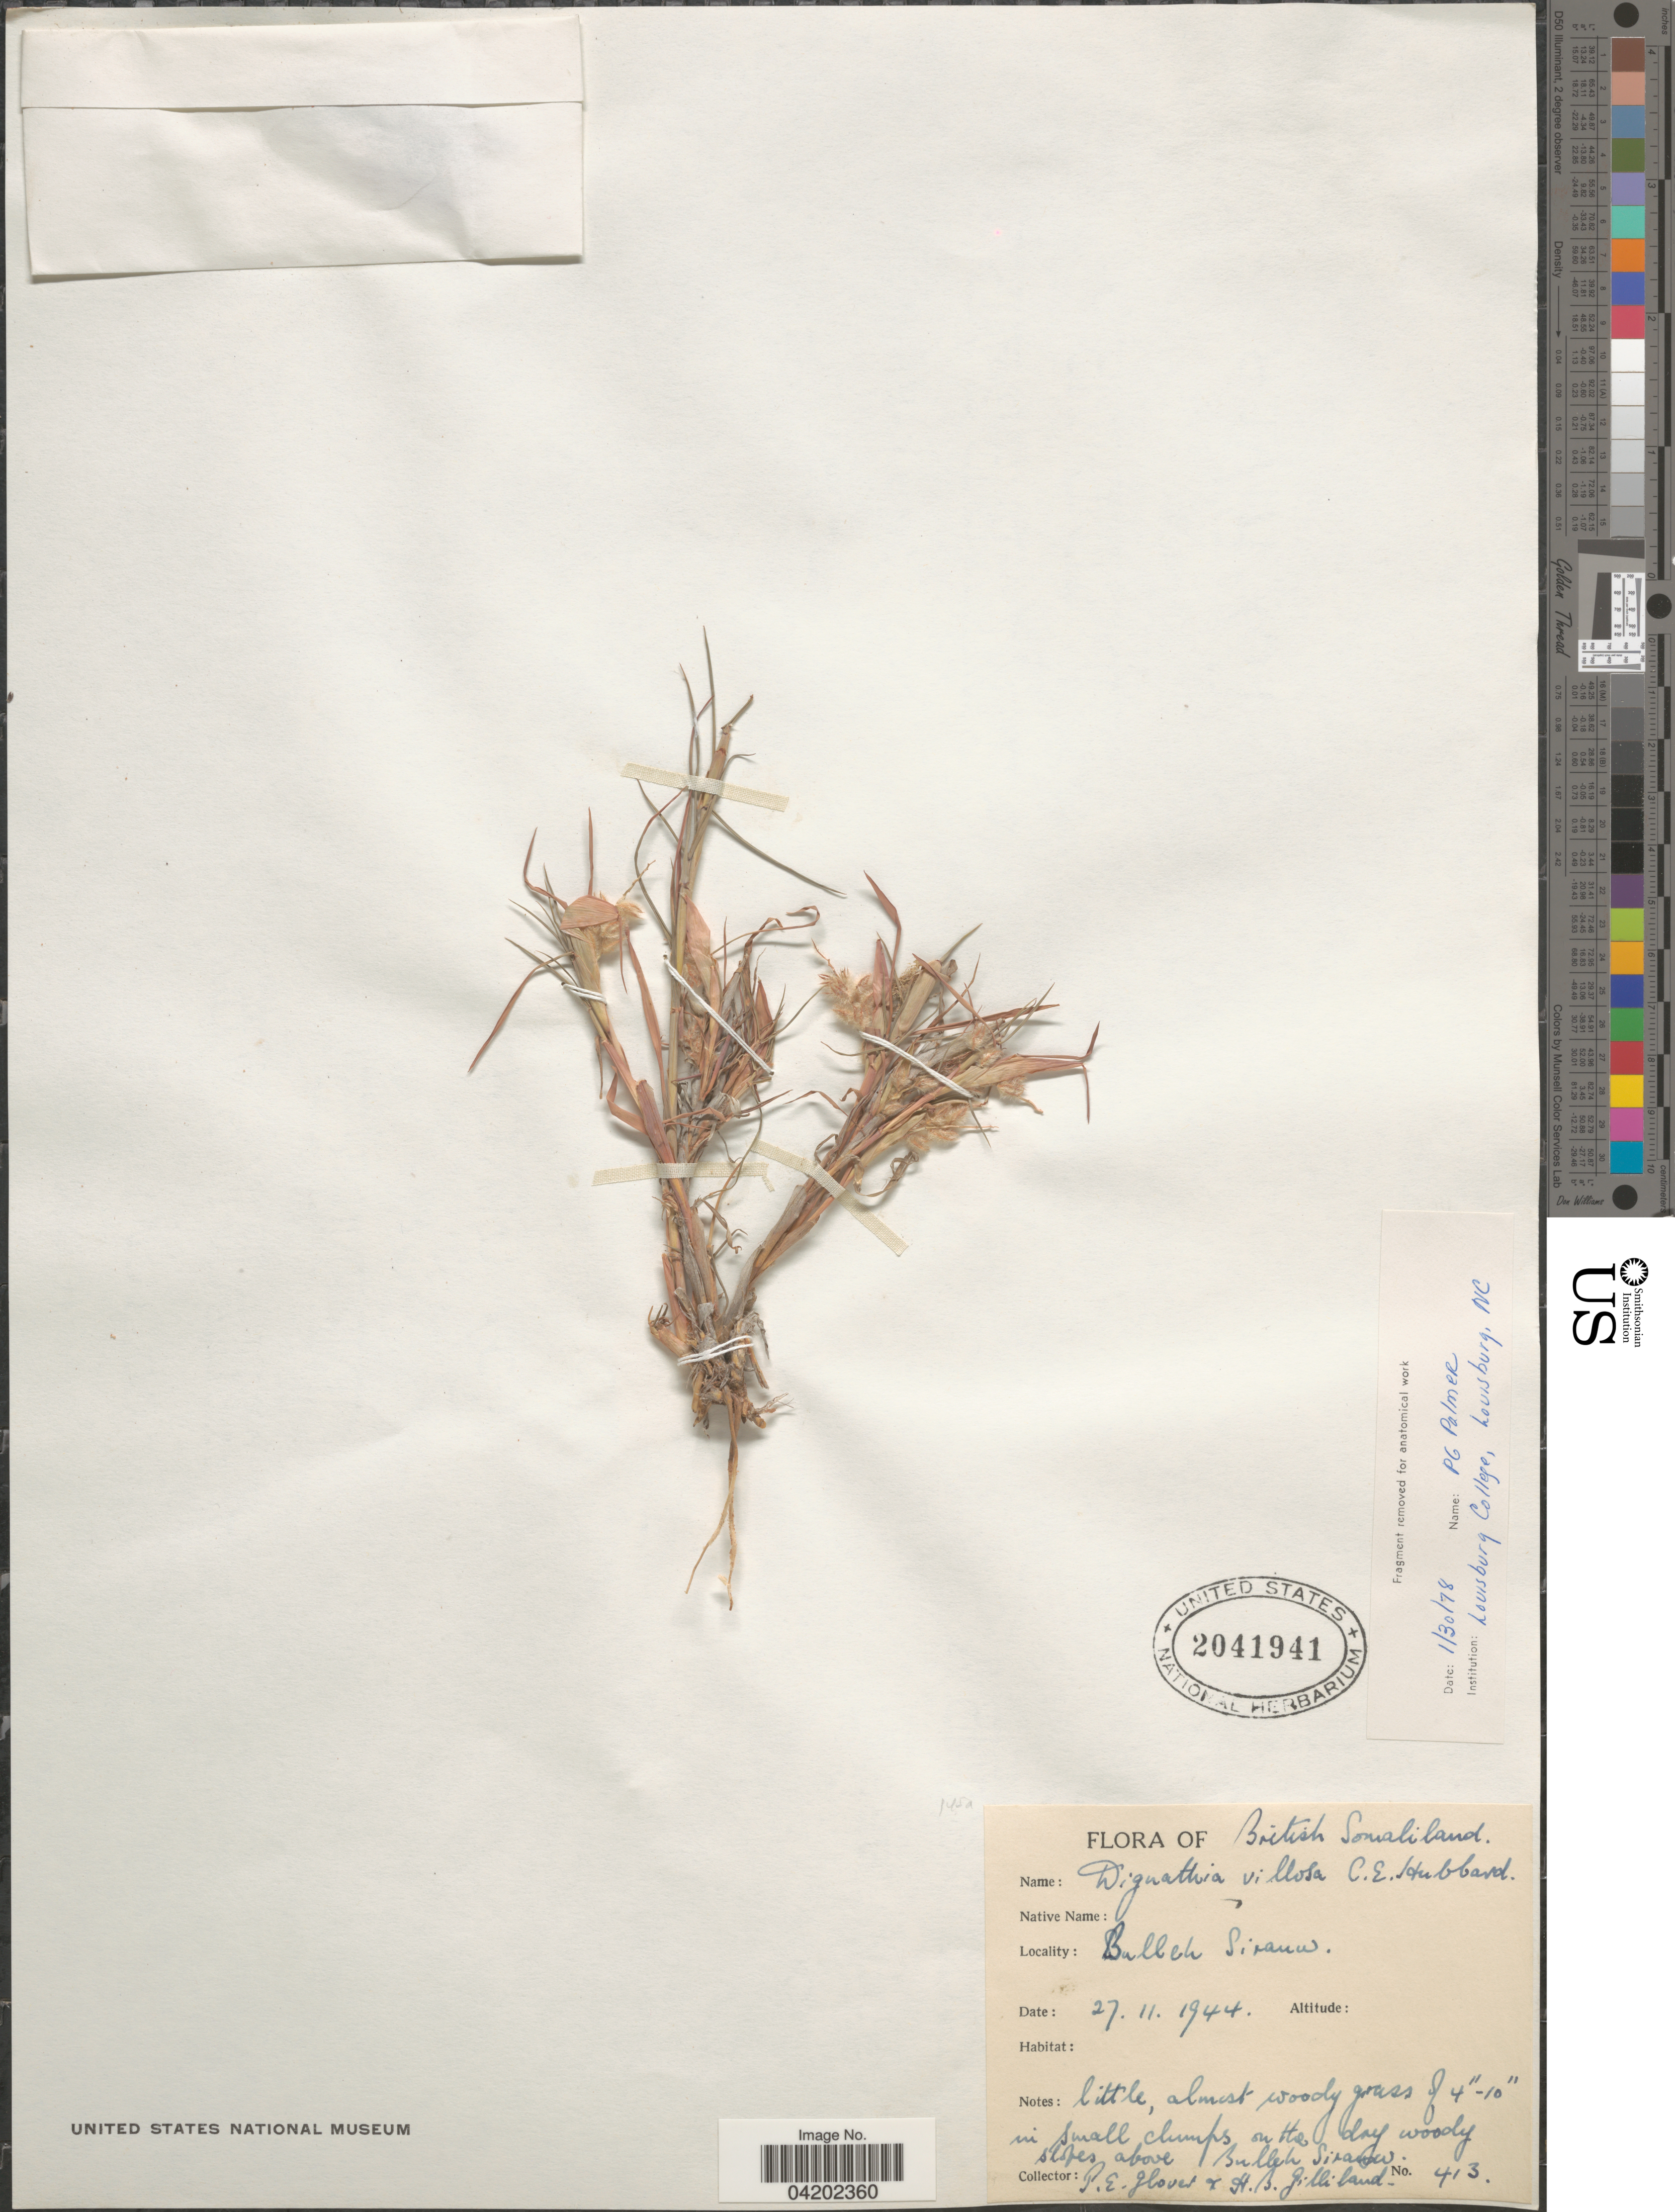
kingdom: Plantae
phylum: Tracheophyta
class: Liliopsida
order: Poales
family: Poaceae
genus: Dignathia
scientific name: Dignathia villosa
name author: C.E. Hubb.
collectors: P. Glover & H. Gilliland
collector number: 413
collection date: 1944-11-27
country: Somalia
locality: British Somaliland. Bulleh Sirauw. Slopes above Bulleh Sirauw.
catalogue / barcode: US 2041941